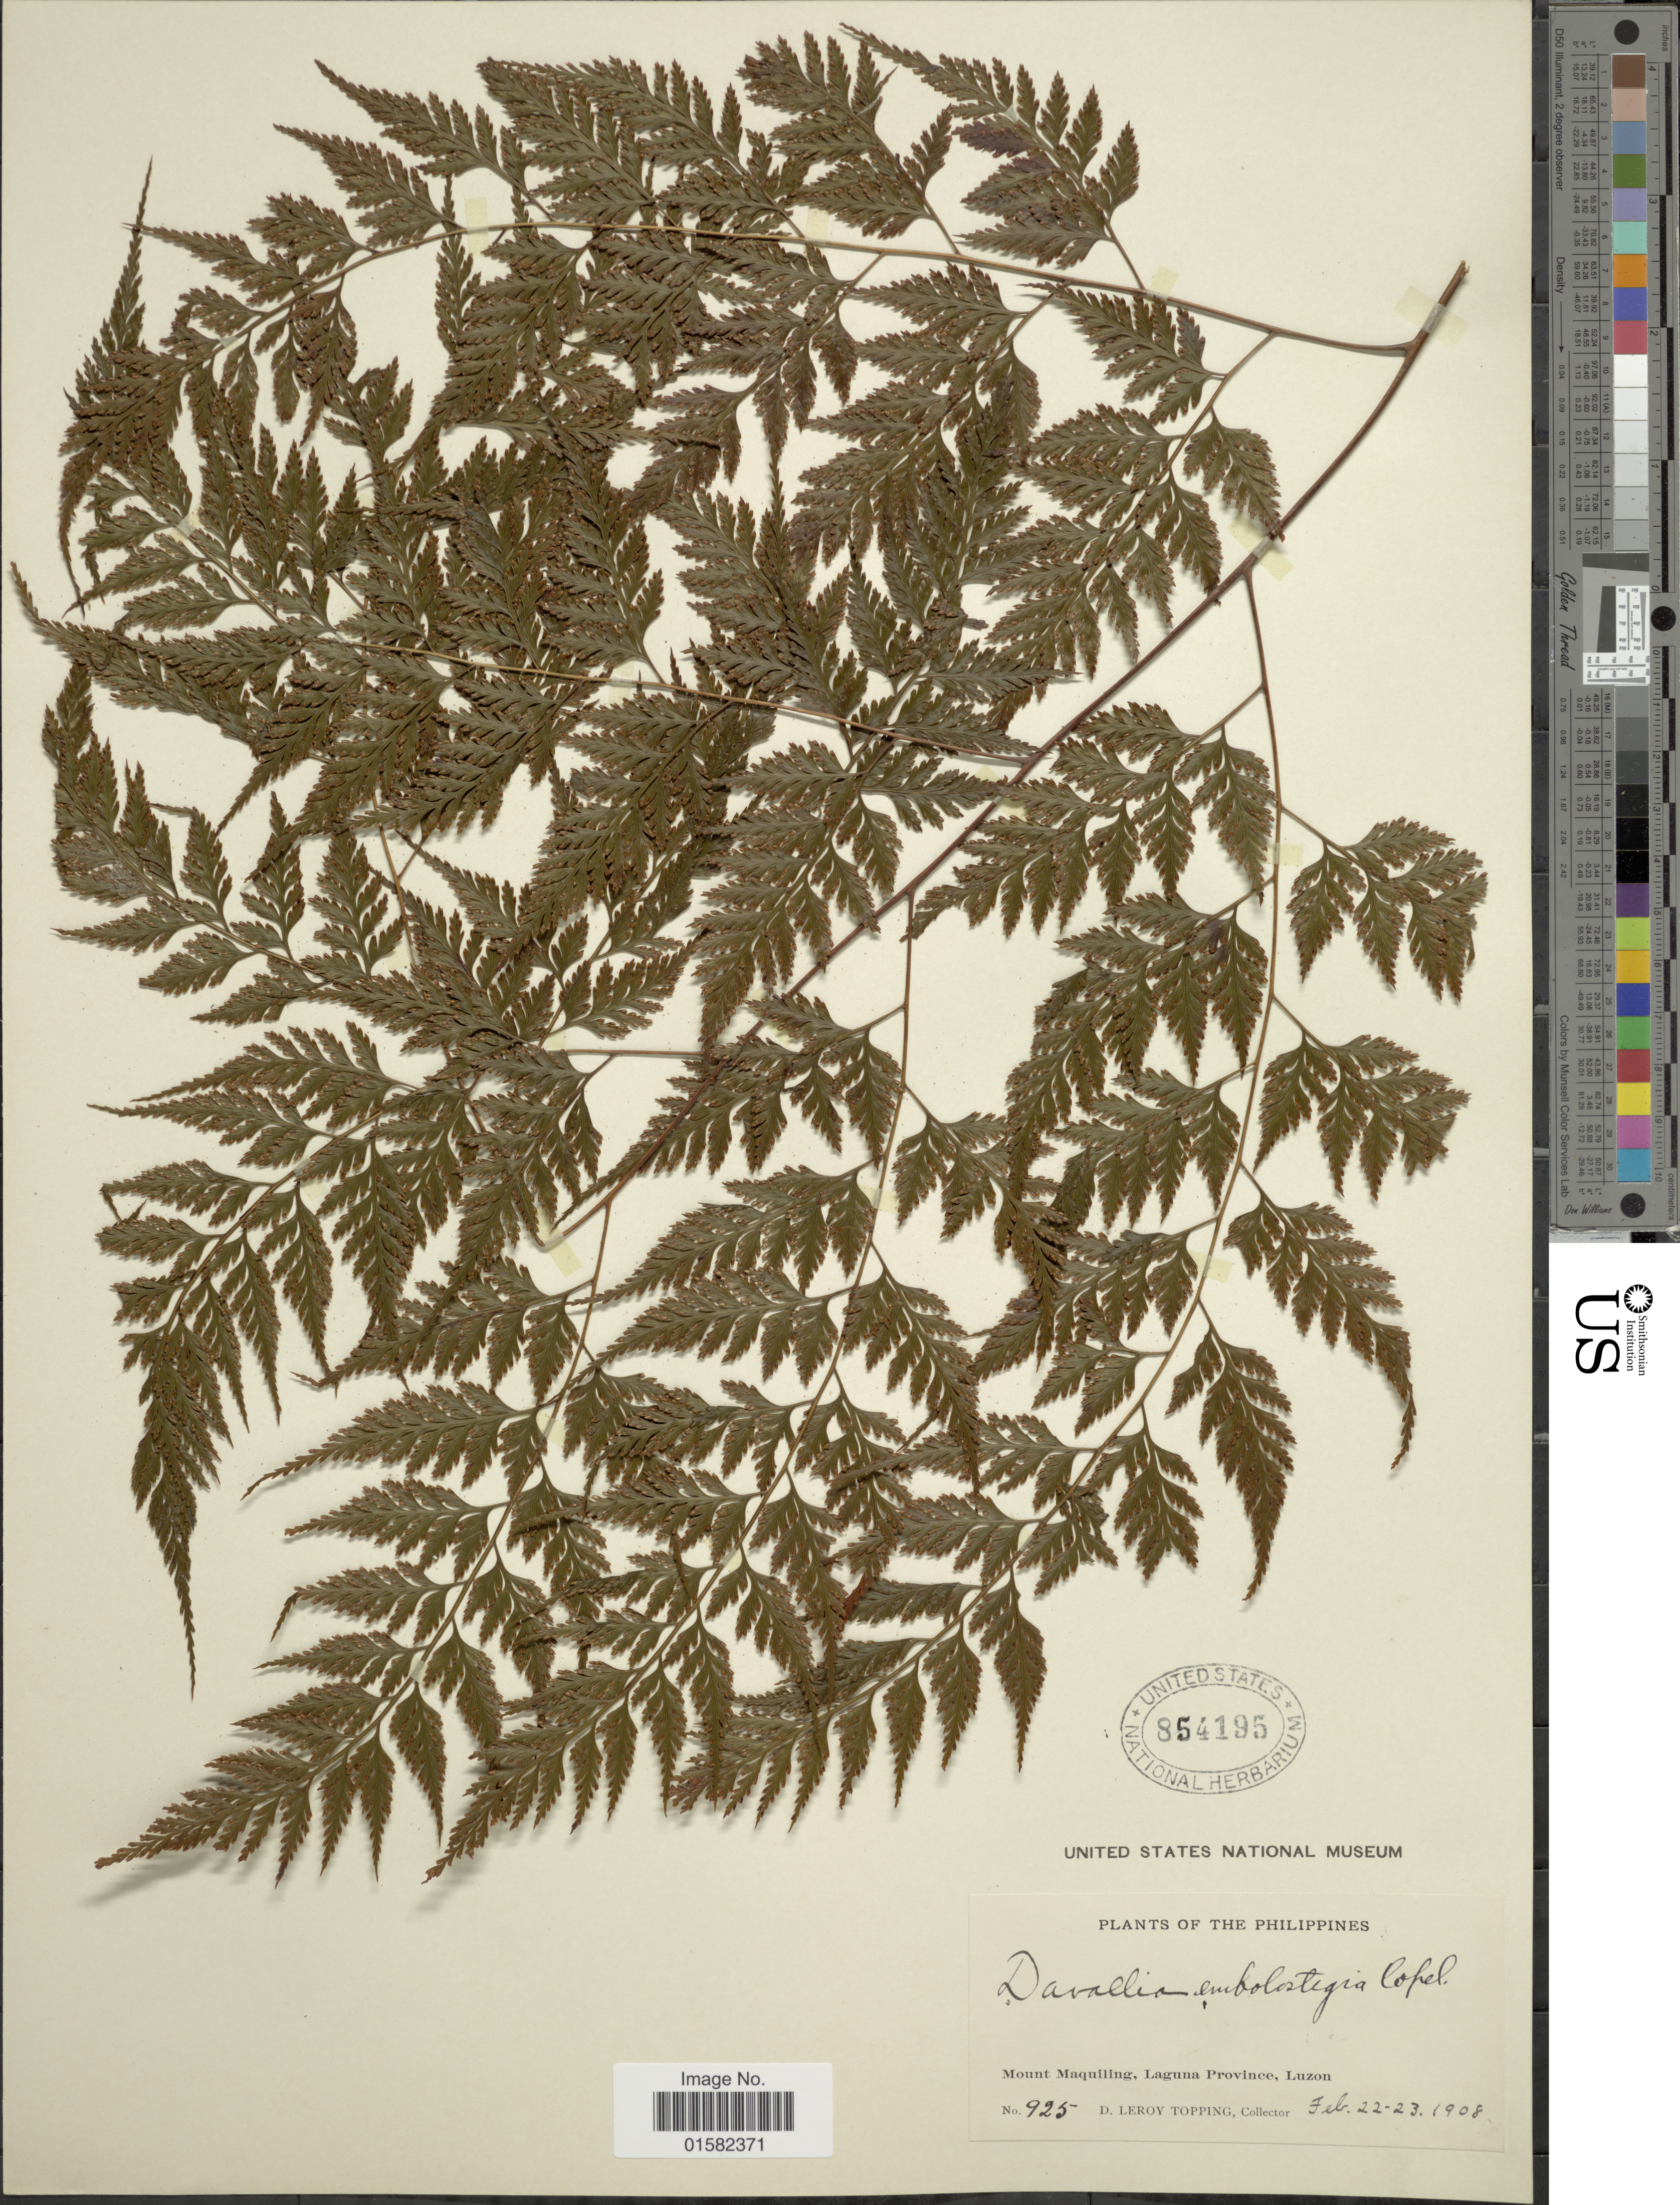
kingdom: Plantae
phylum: Tracheophyta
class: Polypodiopsida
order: Polypodiales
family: Davalliaceae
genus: Wibelia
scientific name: Wibelia embolostegia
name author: (Colla) M. Kato & Tsutsumi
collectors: D. L. Topping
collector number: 925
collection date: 1908-02-22/1908-02-23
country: Philippines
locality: Mount Maquiling, Laguna Province, Luzon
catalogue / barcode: US 854195